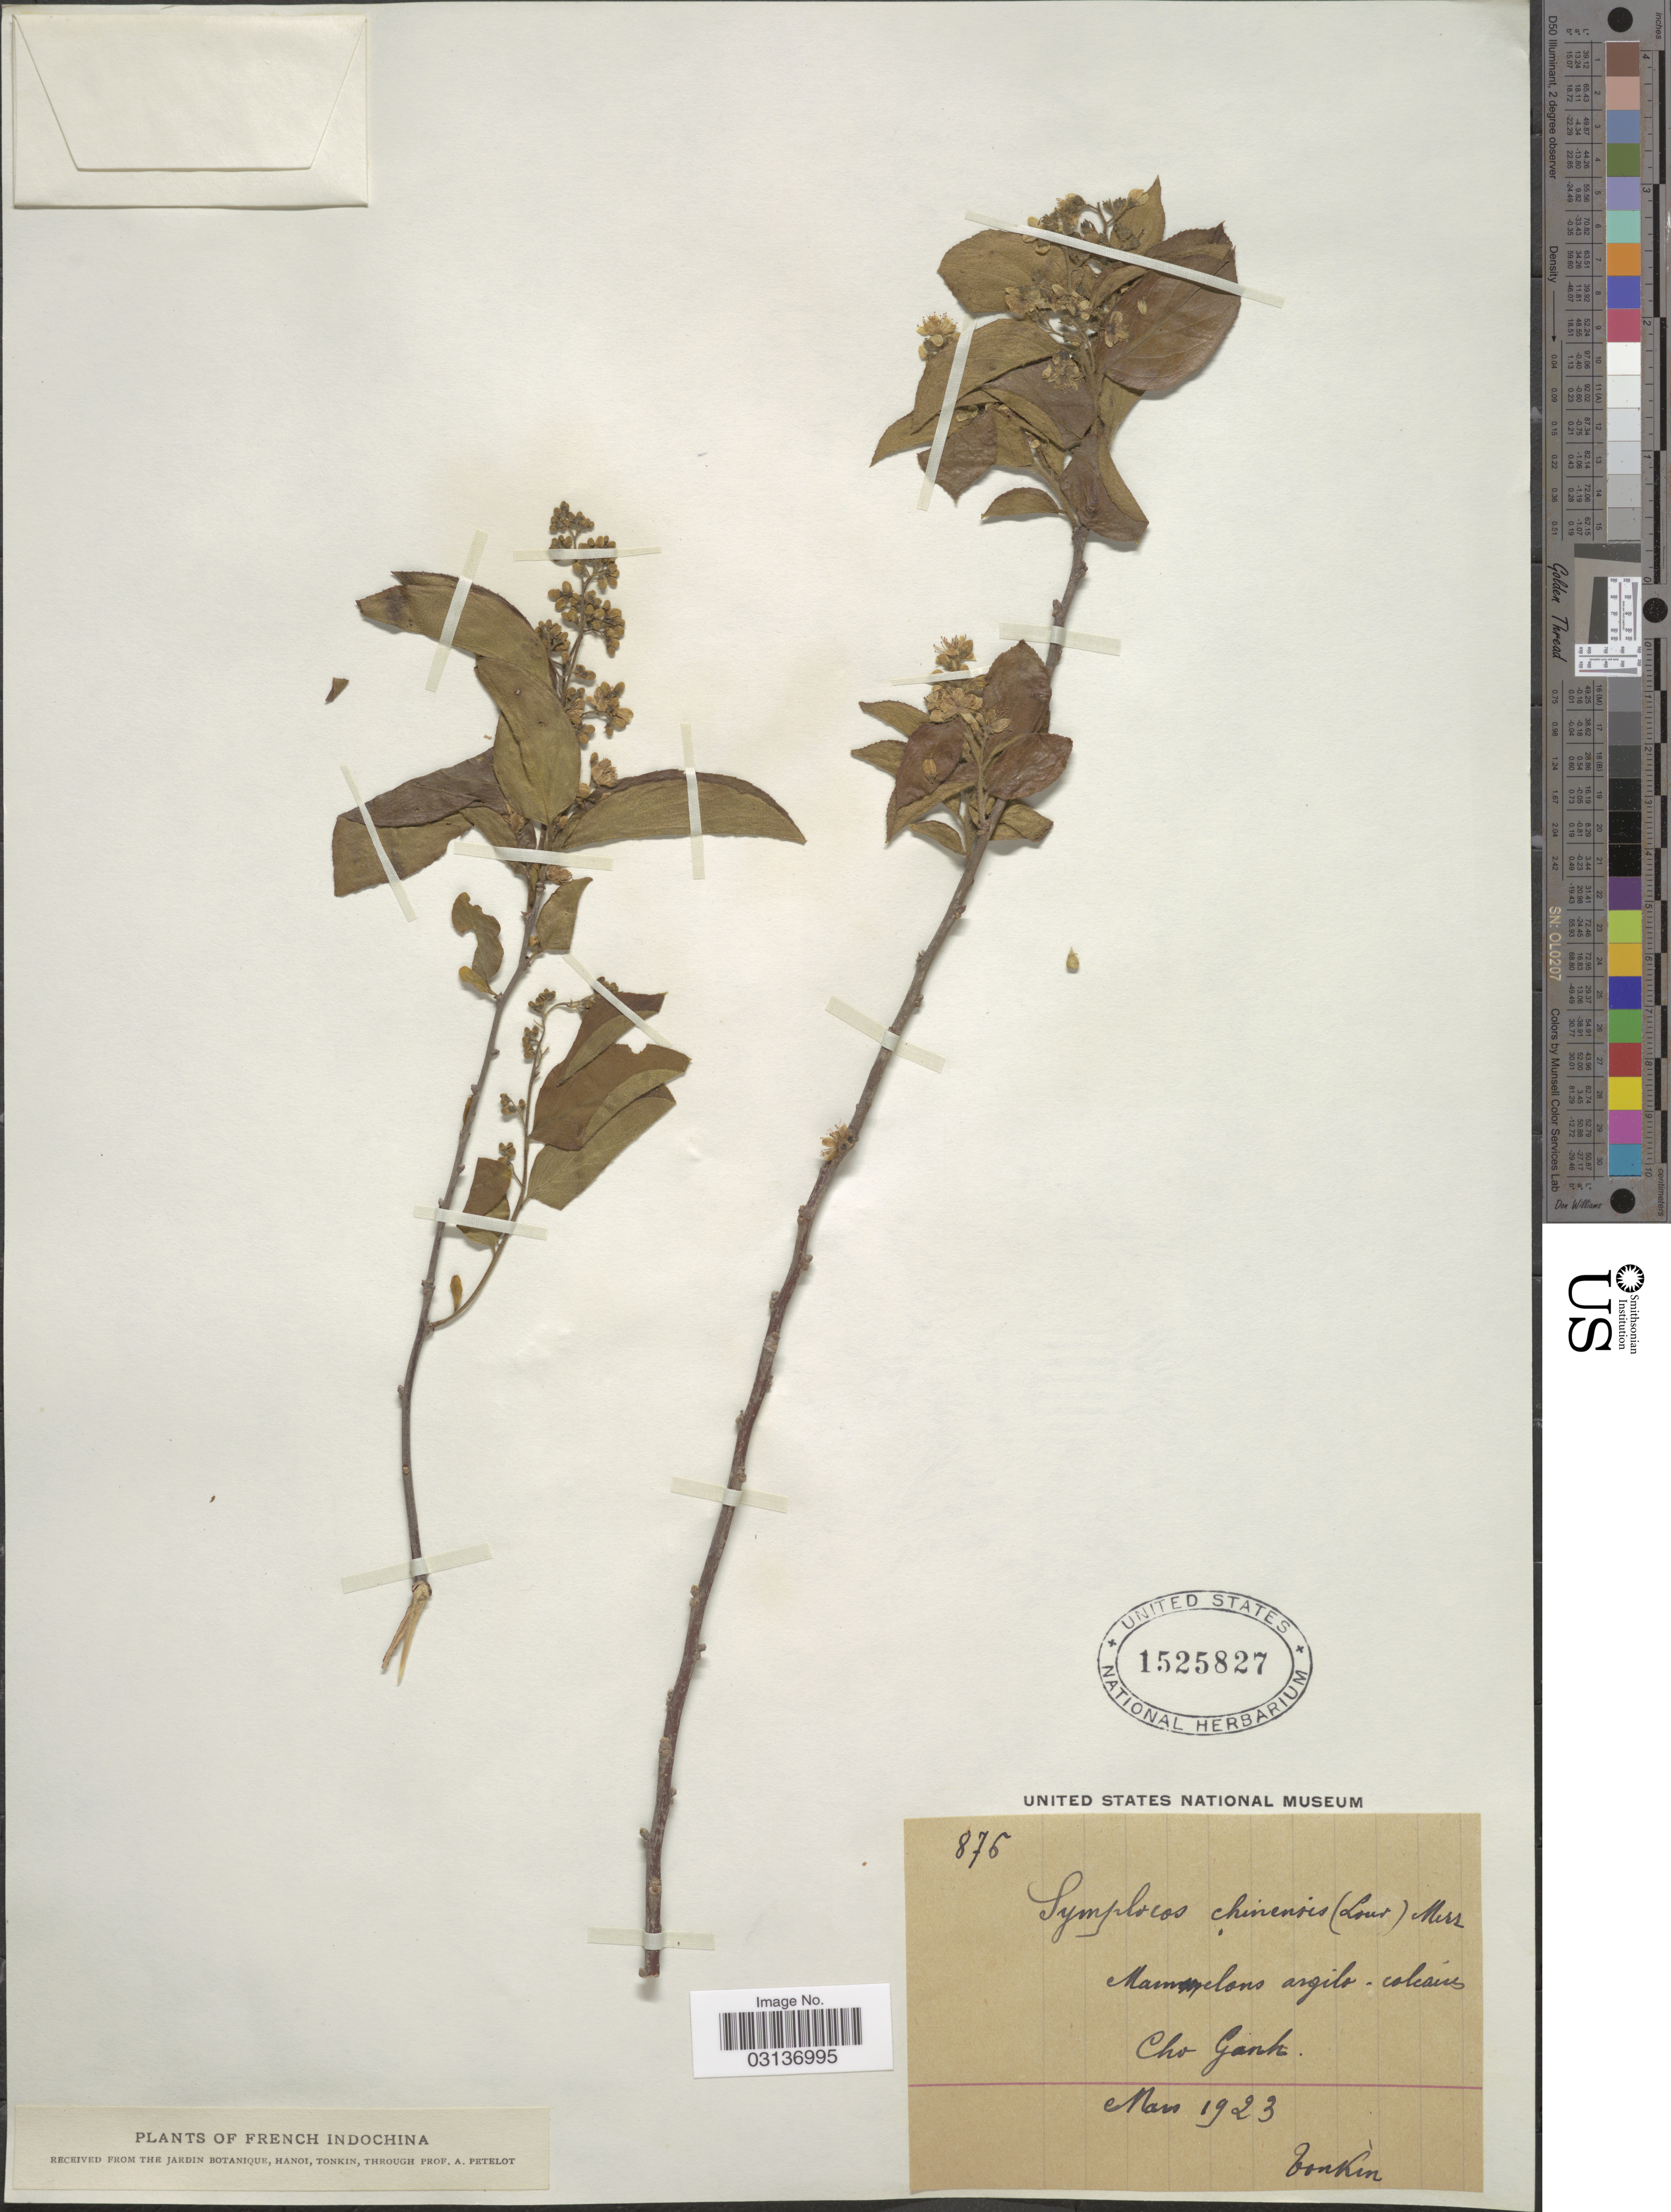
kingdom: Plantae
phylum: Tracheophyta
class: Magnoliopsida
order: Ericales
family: Symplocaceae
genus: Symplocos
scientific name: Symplocos paniculata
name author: Miq.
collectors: A. Petelot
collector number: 876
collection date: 1923-03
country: Vietnam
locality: French Indochina. Cho Ganh.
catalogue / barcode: US 1525827